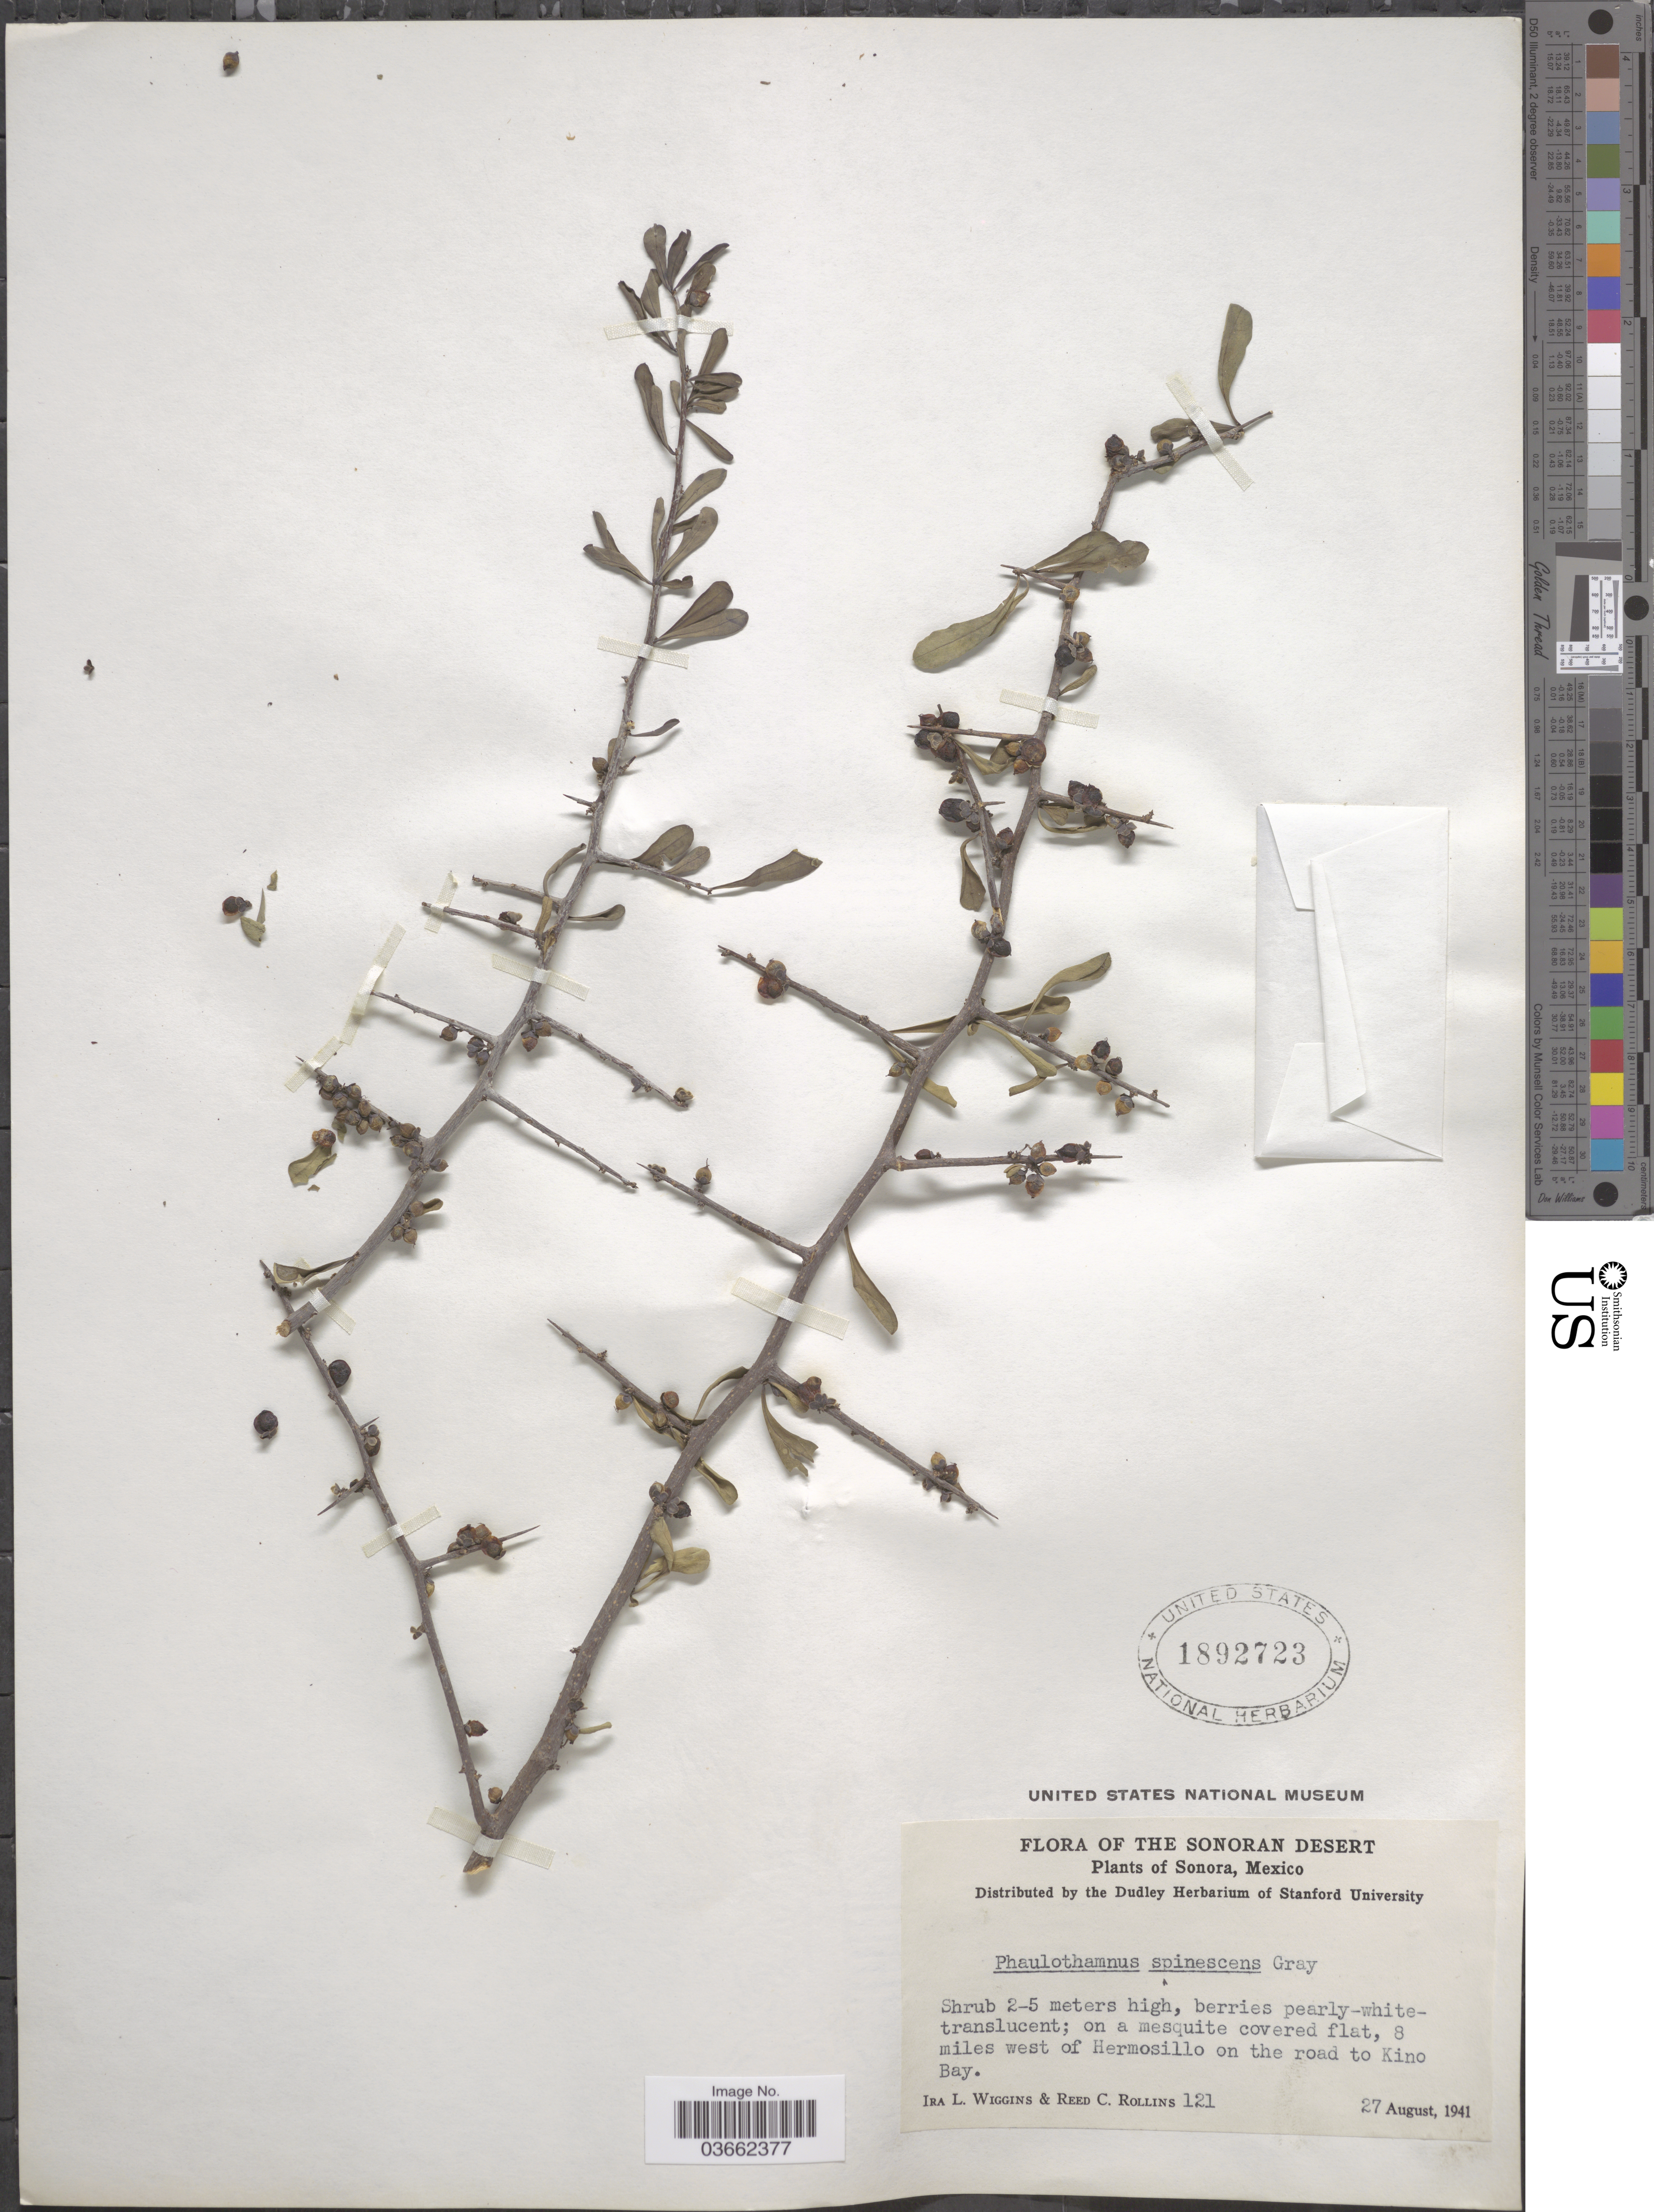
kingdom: Plantae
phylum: Tracheophyta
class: Magnoliopsida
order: Caryophyllales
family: Achatocarpaceae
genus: Phaulothamnus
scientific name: Phaulothamnus spinescens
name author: A. Gray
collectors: I. L. Wiggins & R. C. Rollins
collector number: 121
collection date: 1941-08-27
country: Mexico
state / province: Sonora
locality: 8 miles west of Hermosillo on the road to Kino Bay.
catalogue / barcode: US 1892723